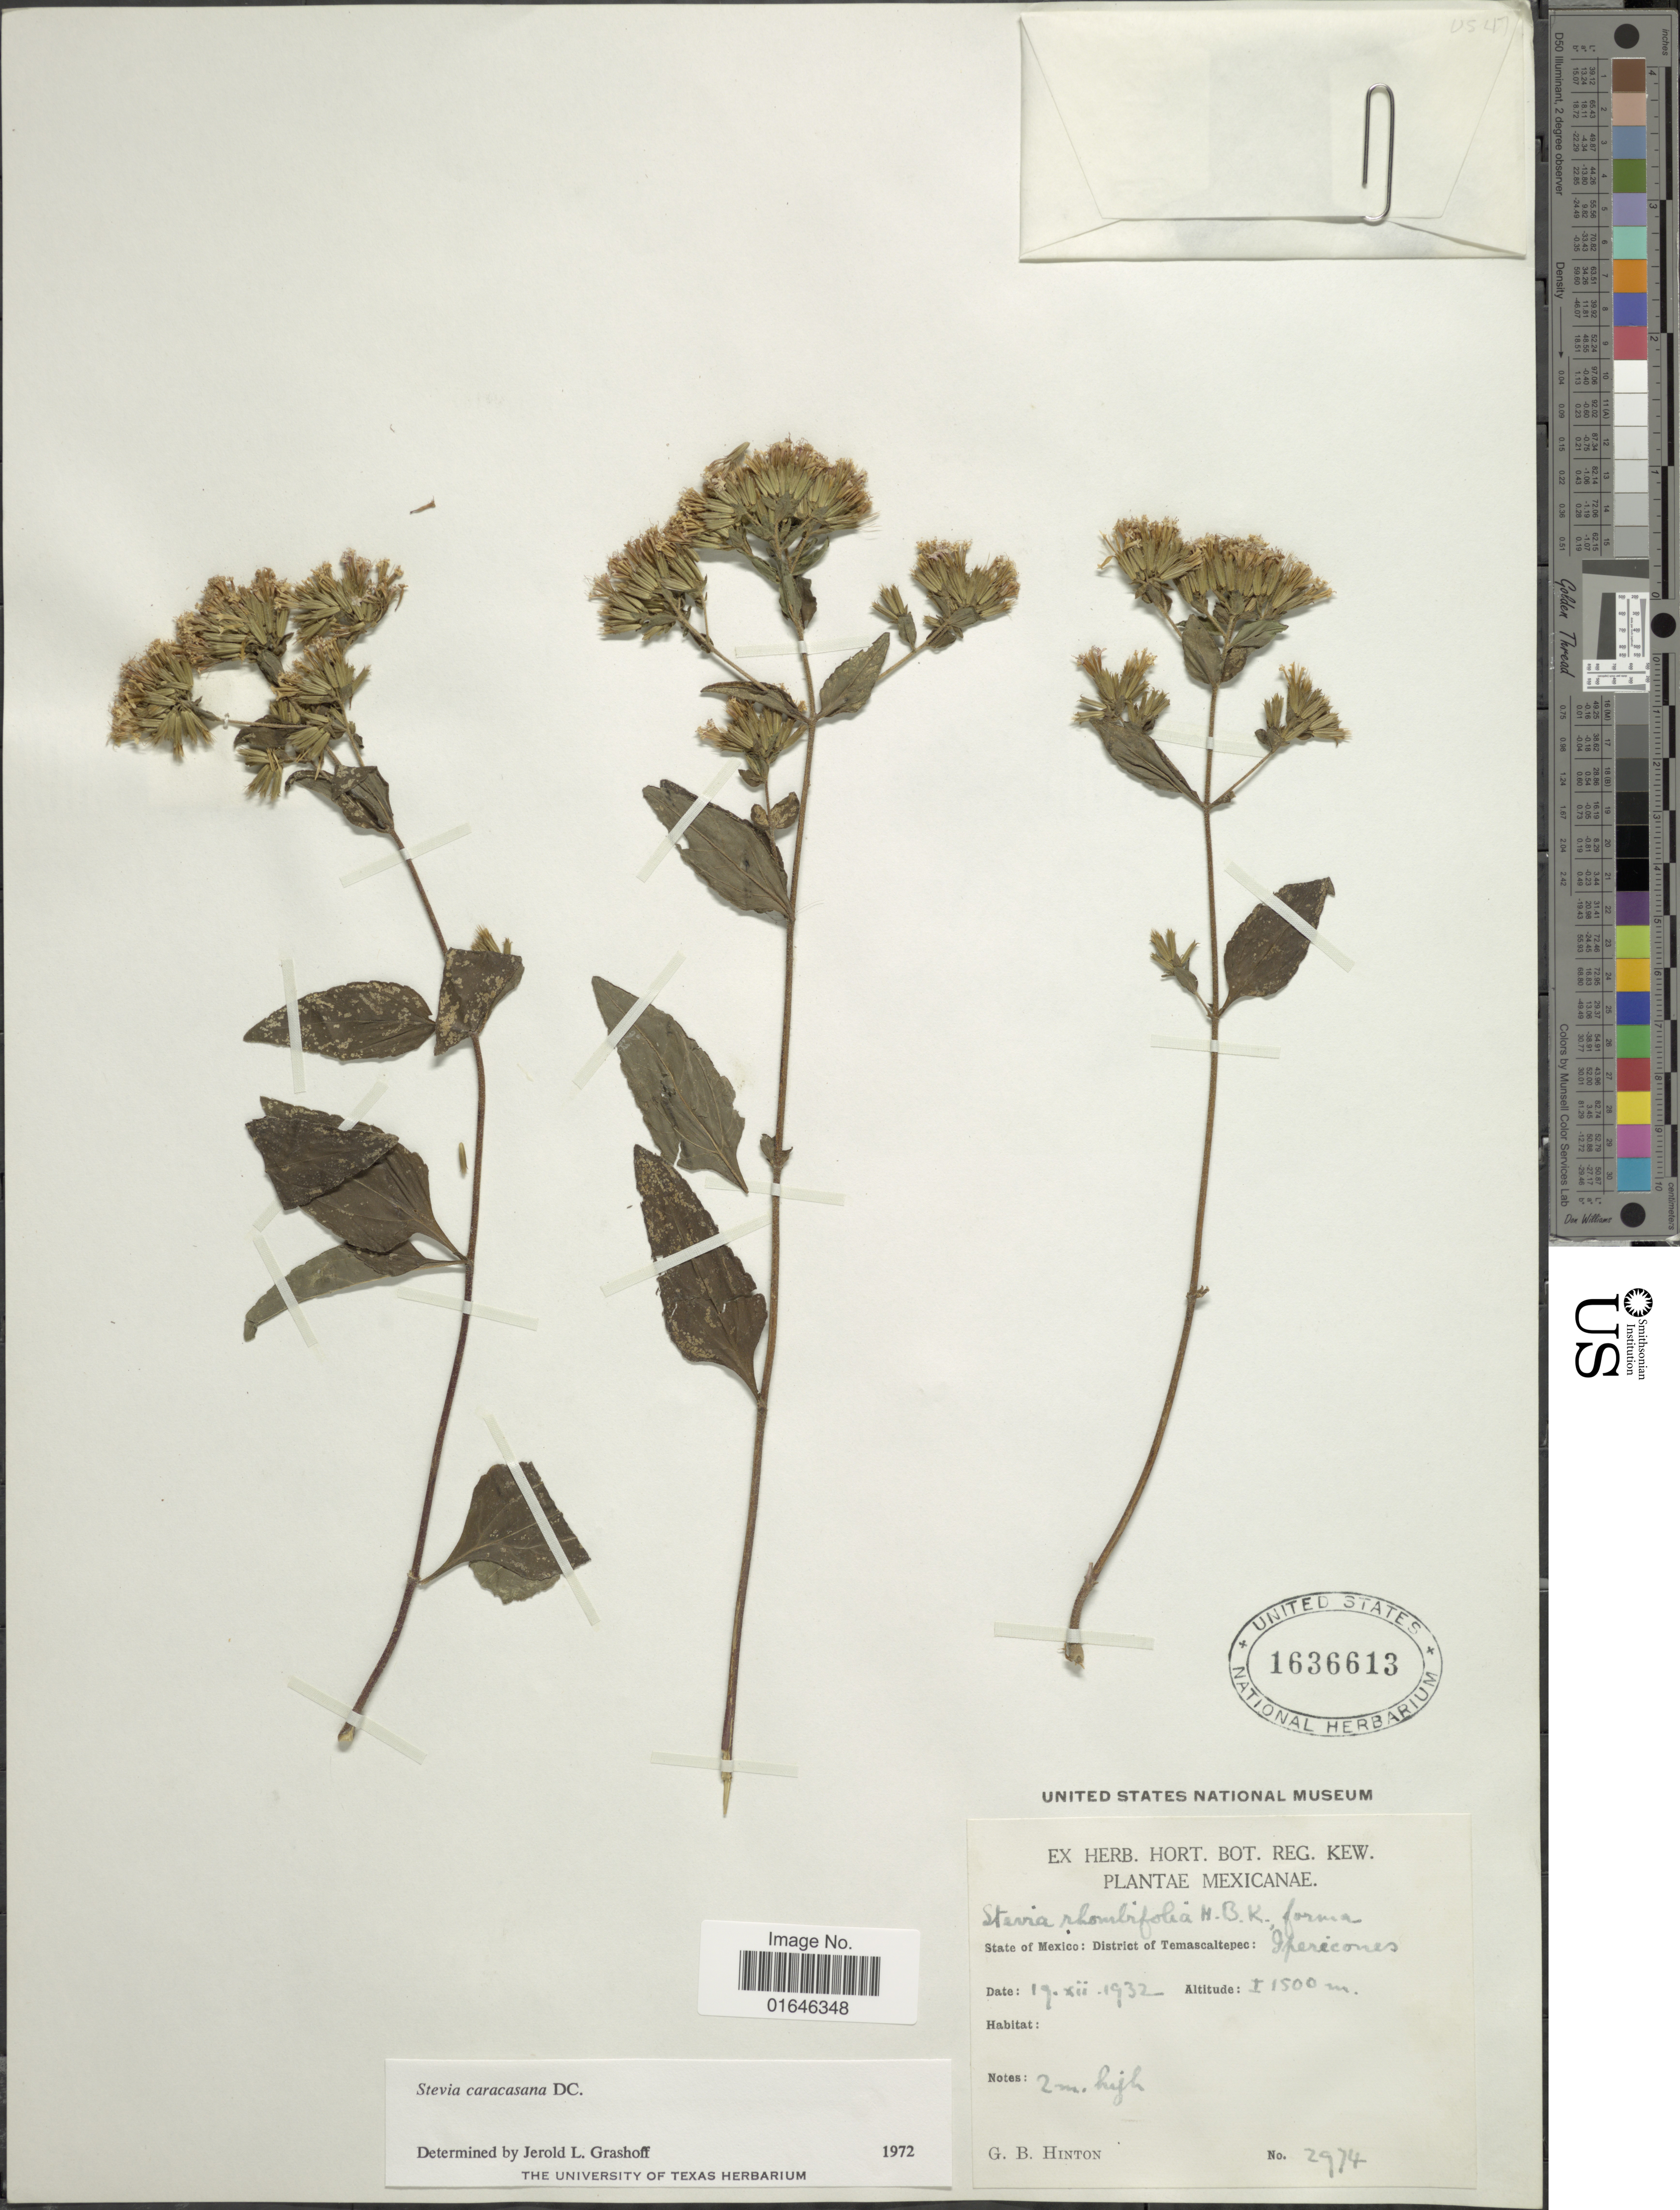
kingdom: Plantae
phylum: Tracheophyta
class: Magnoliopsida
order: Asterales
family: Asteraceae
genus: Stevia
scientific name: Stevia caracasana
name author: DC.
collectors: G. B. Hinton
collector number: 2974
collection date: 1932-12-19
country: Mexico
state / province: México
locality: District of Temascaltepec: Iphericones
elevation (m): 1500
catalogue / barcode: US 1636613